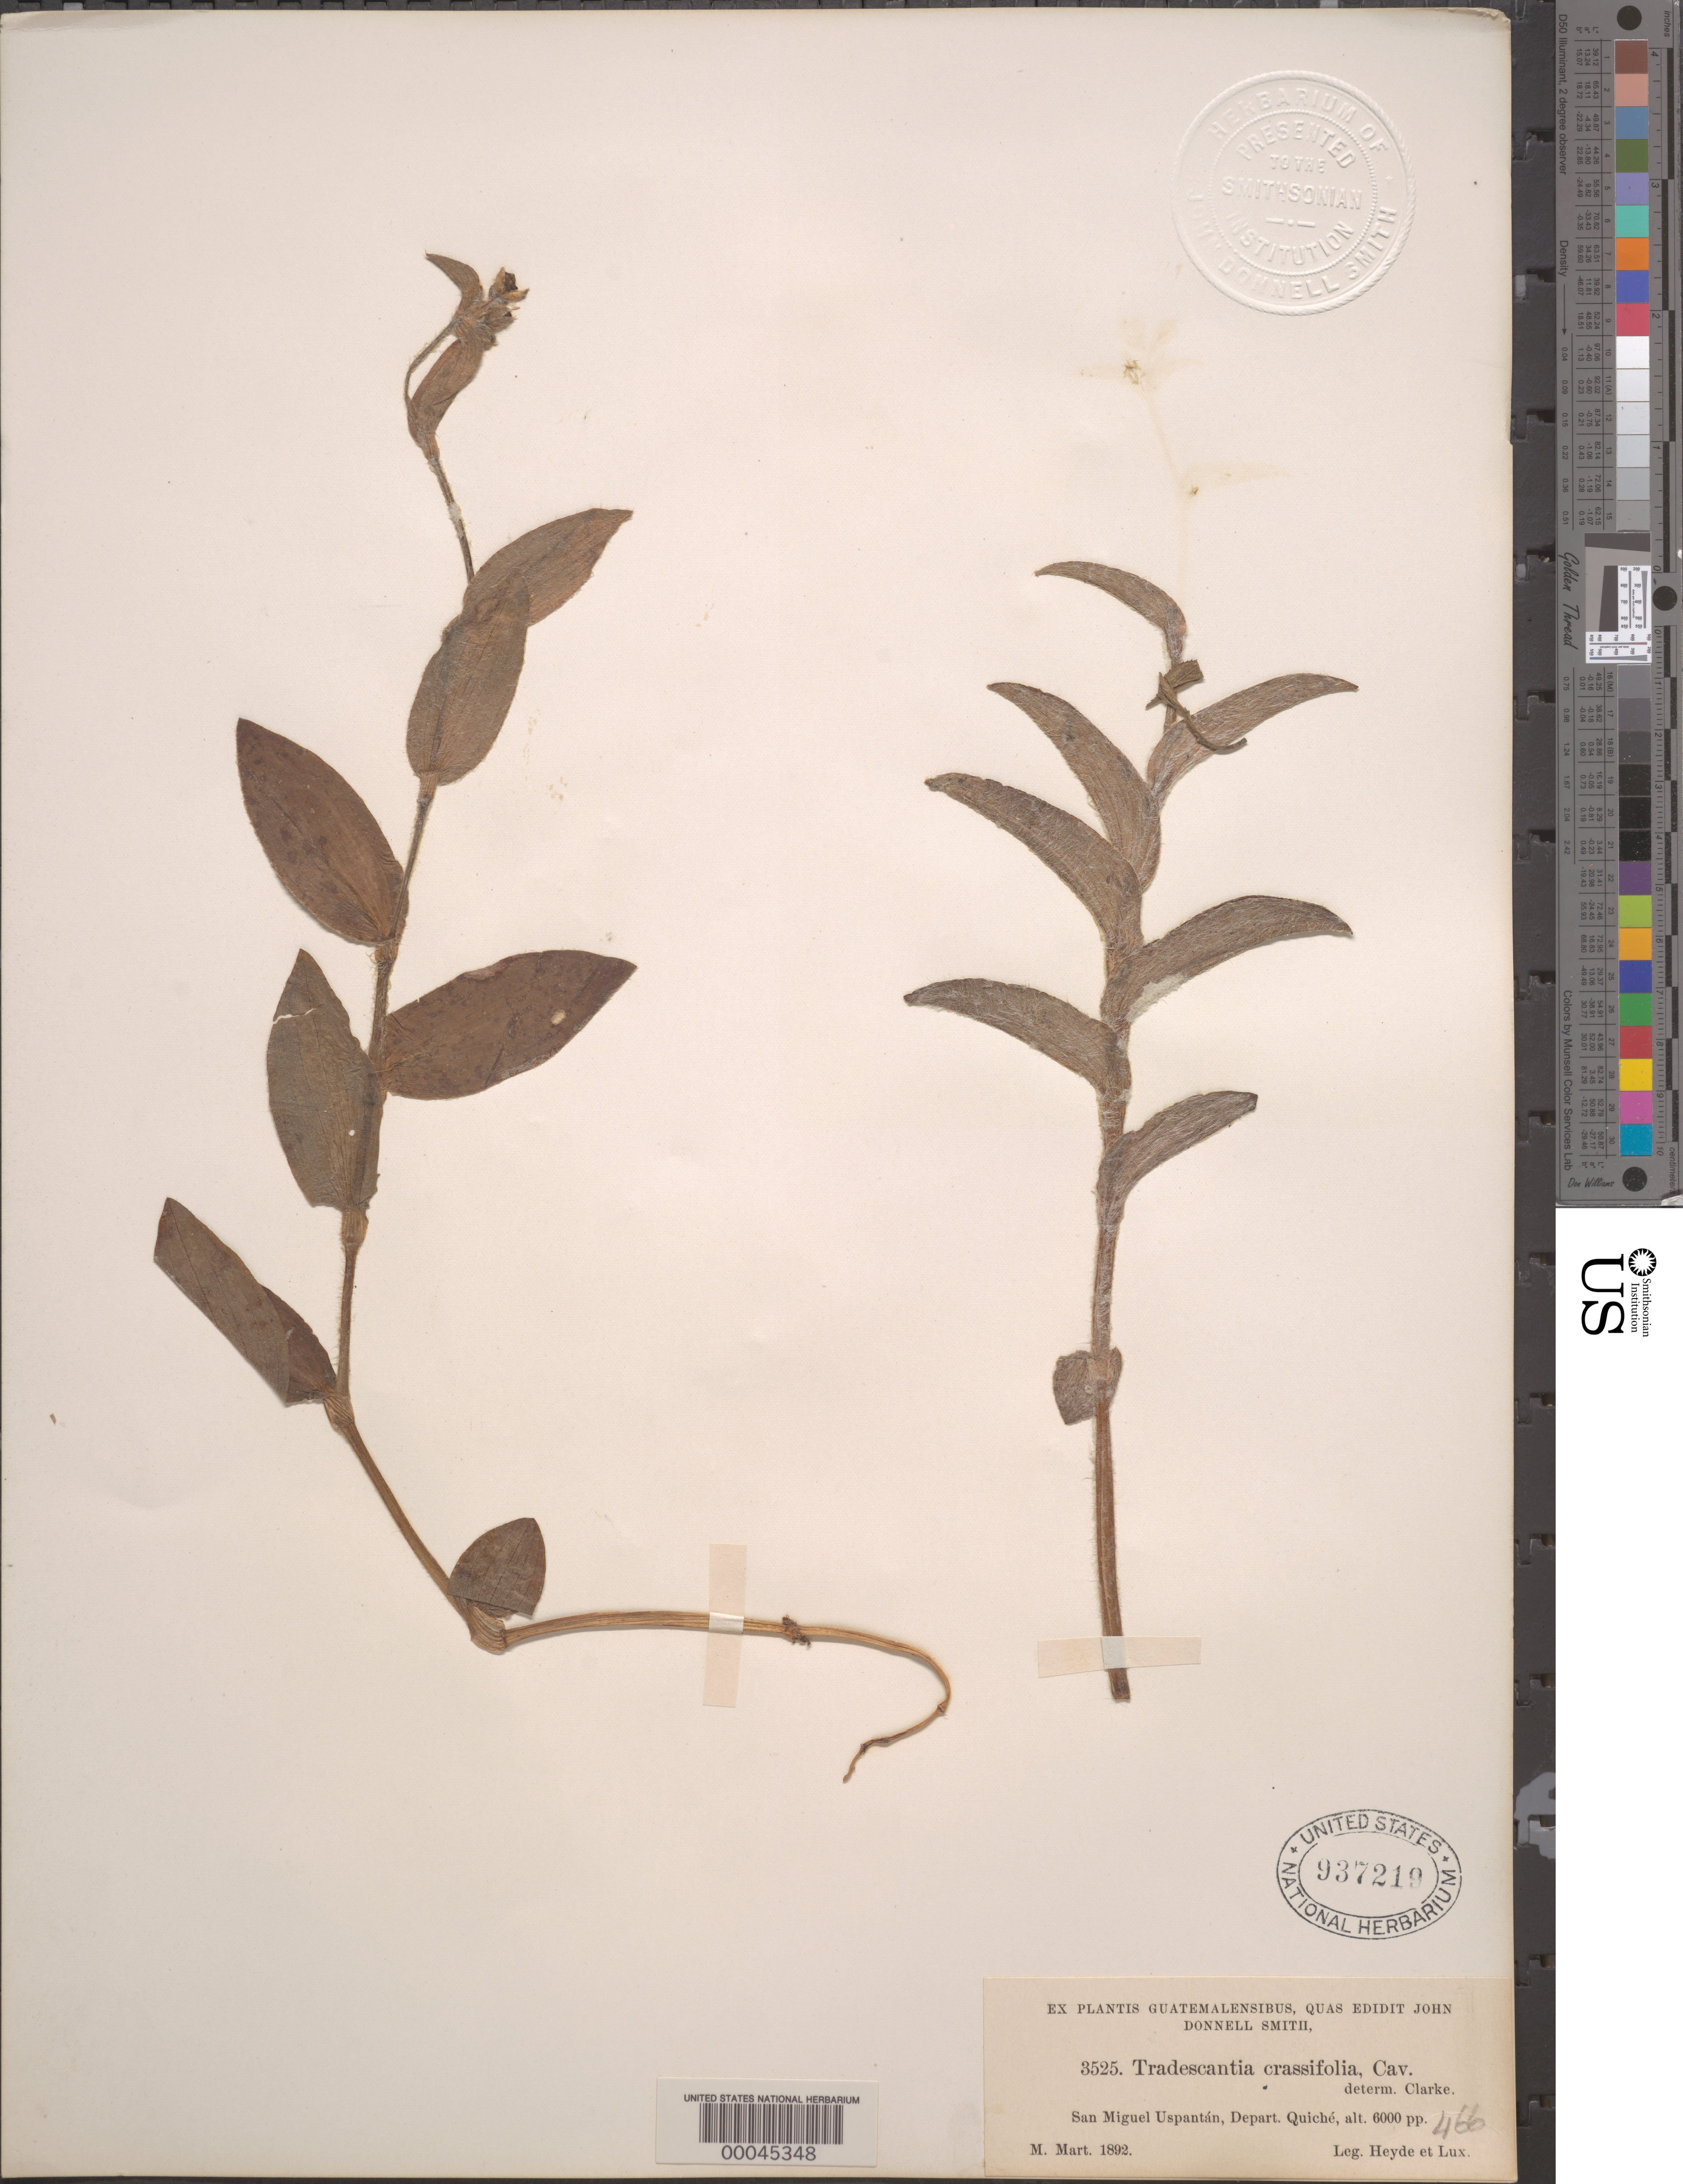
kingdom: Plantae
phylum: Tracheophyta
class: Liliopsida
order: Commelinales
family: Commelinaceae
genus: Tradescantia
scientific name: Tradescantia crassifolia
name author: Cav.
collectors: E. T. Heyde & E. Lux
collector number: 3525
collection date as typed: Mar 1892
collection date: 1892-03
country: Guatemala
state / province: El Quiché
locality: San Miguel Uspantán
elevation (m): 1830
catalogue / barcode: US 937219